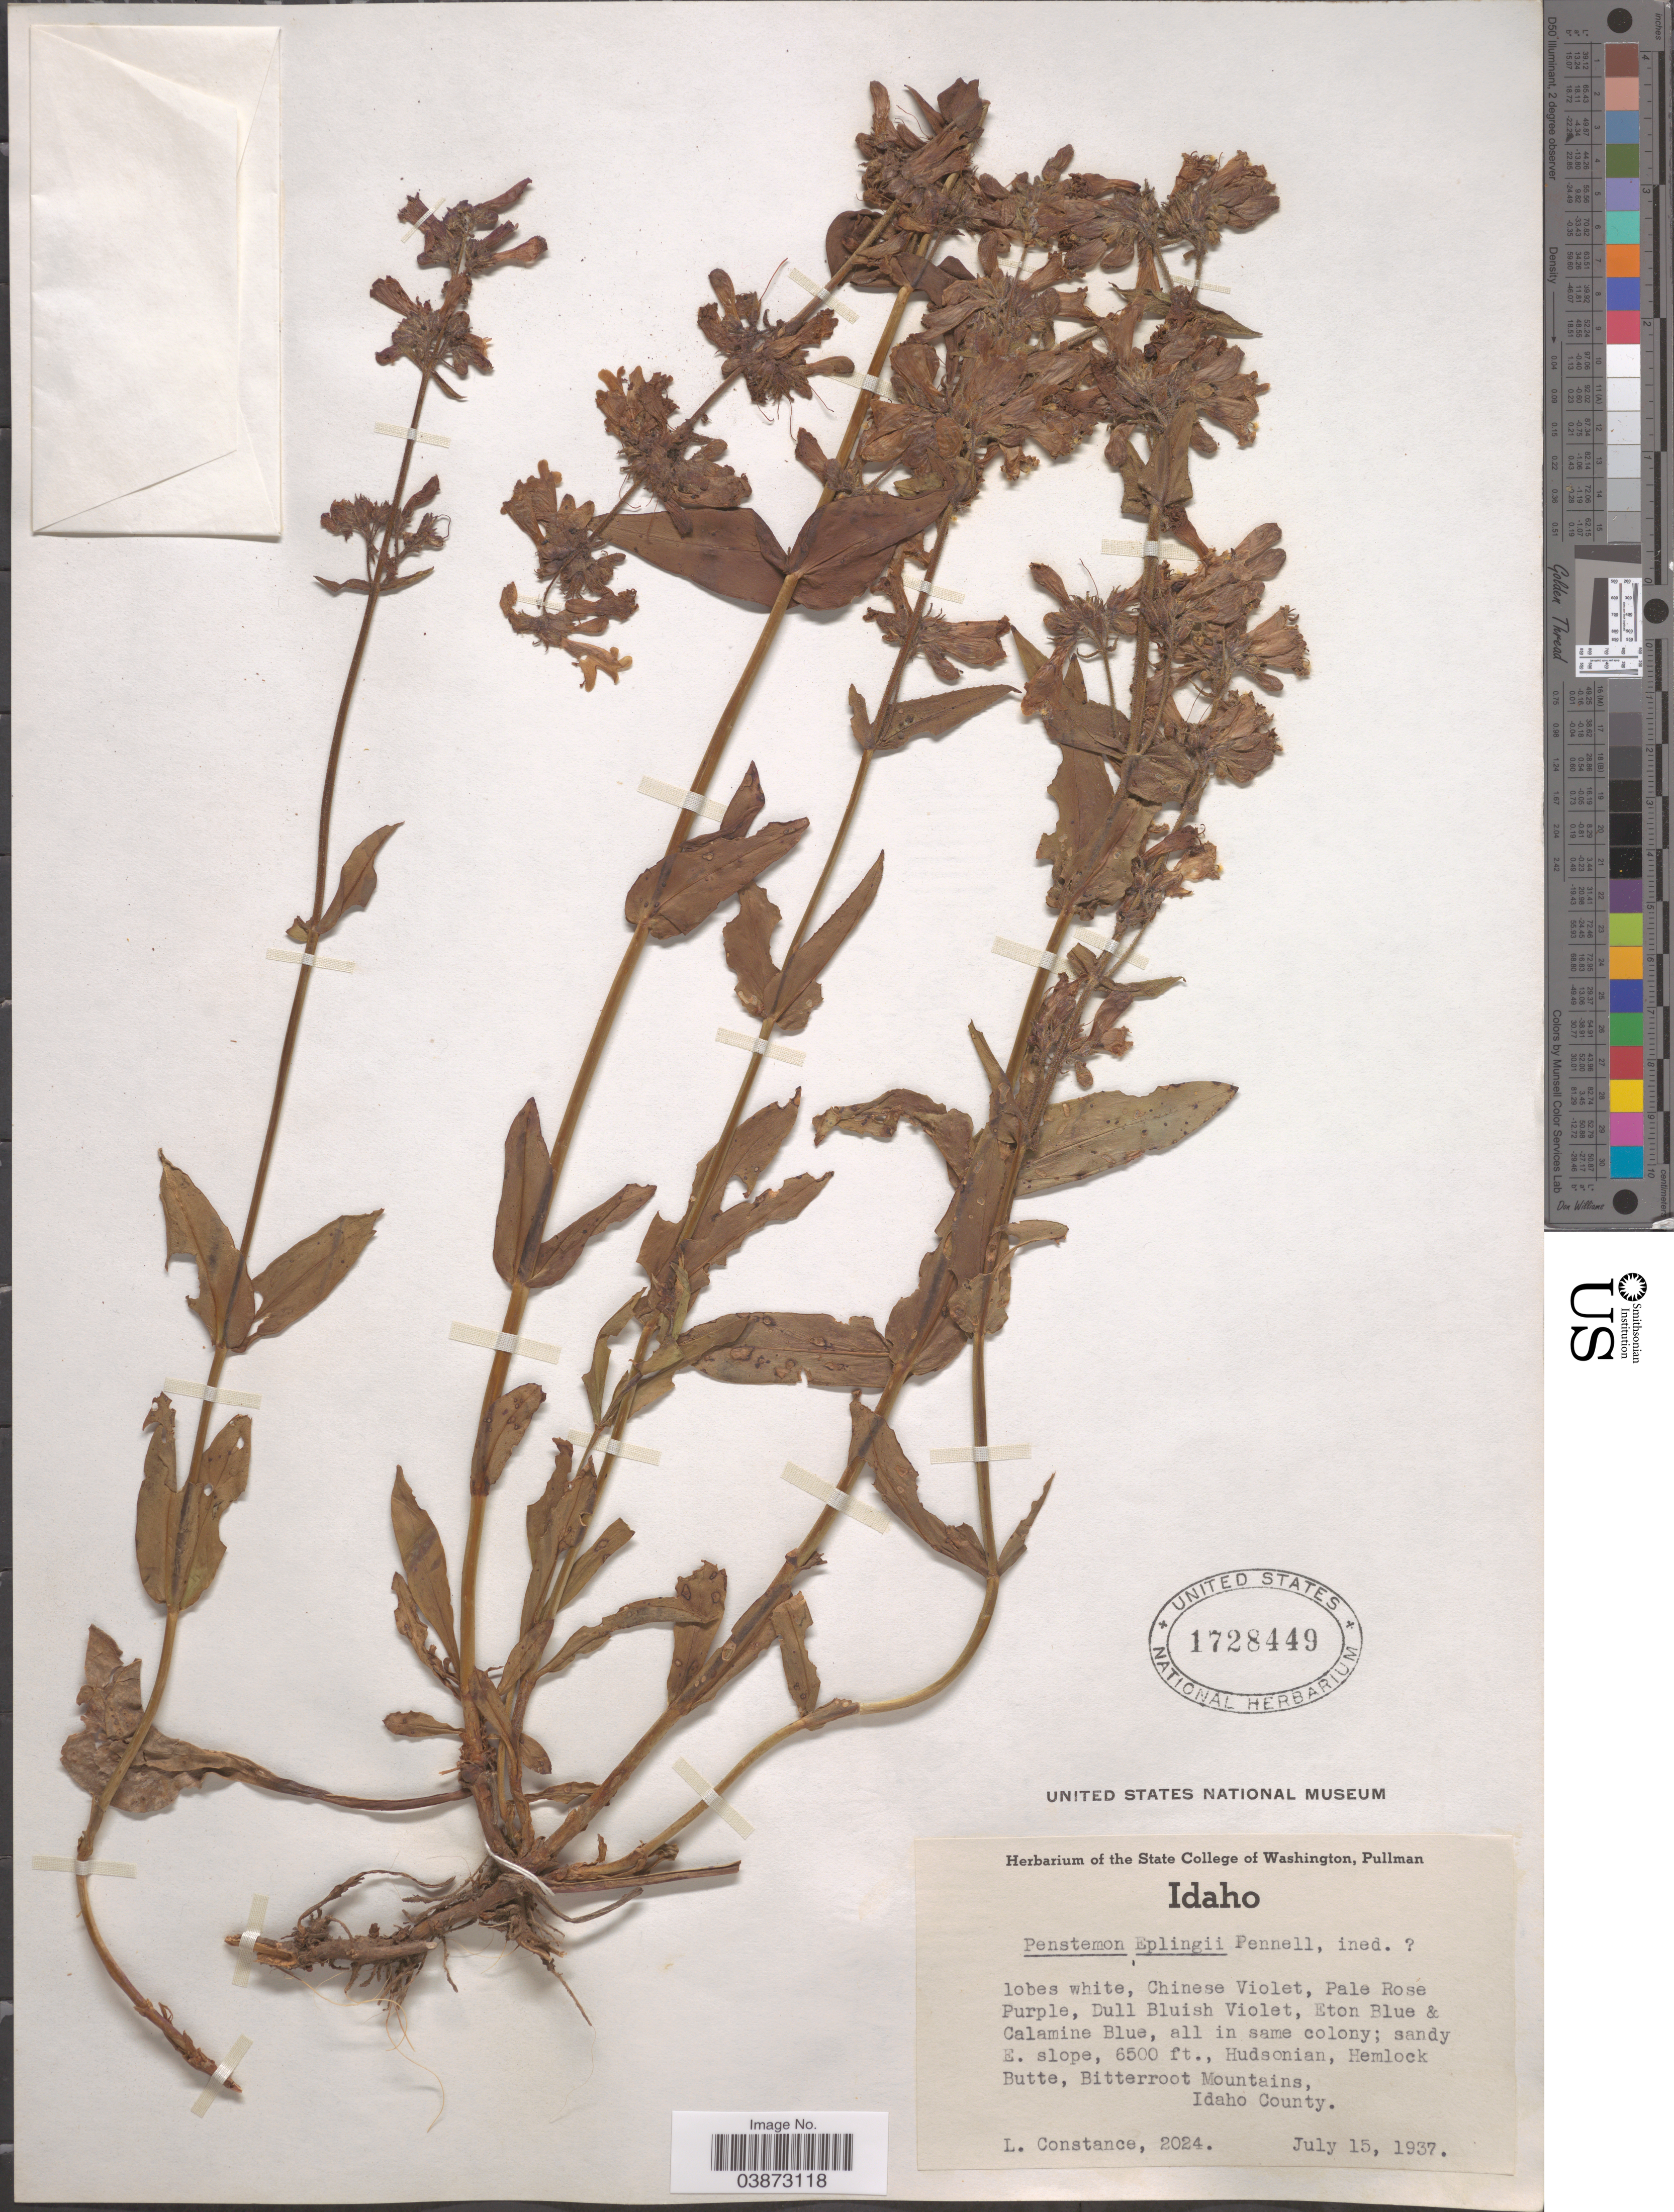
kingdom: Plantae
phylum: Tracheophyta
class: Magnoliopsida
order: Lamiales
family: Plantaginaceae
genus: Penstemon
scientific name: Penstemon attenuatus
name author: Douglas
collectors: L. Constance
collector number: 2024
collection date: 1937-07-15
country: United States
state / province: Idaho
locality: Sandy E. slope, Hudsonian, Hemlock Butte, Bitterroot Mountains, Idaho County.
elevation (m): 1981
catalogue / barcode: US 1728449